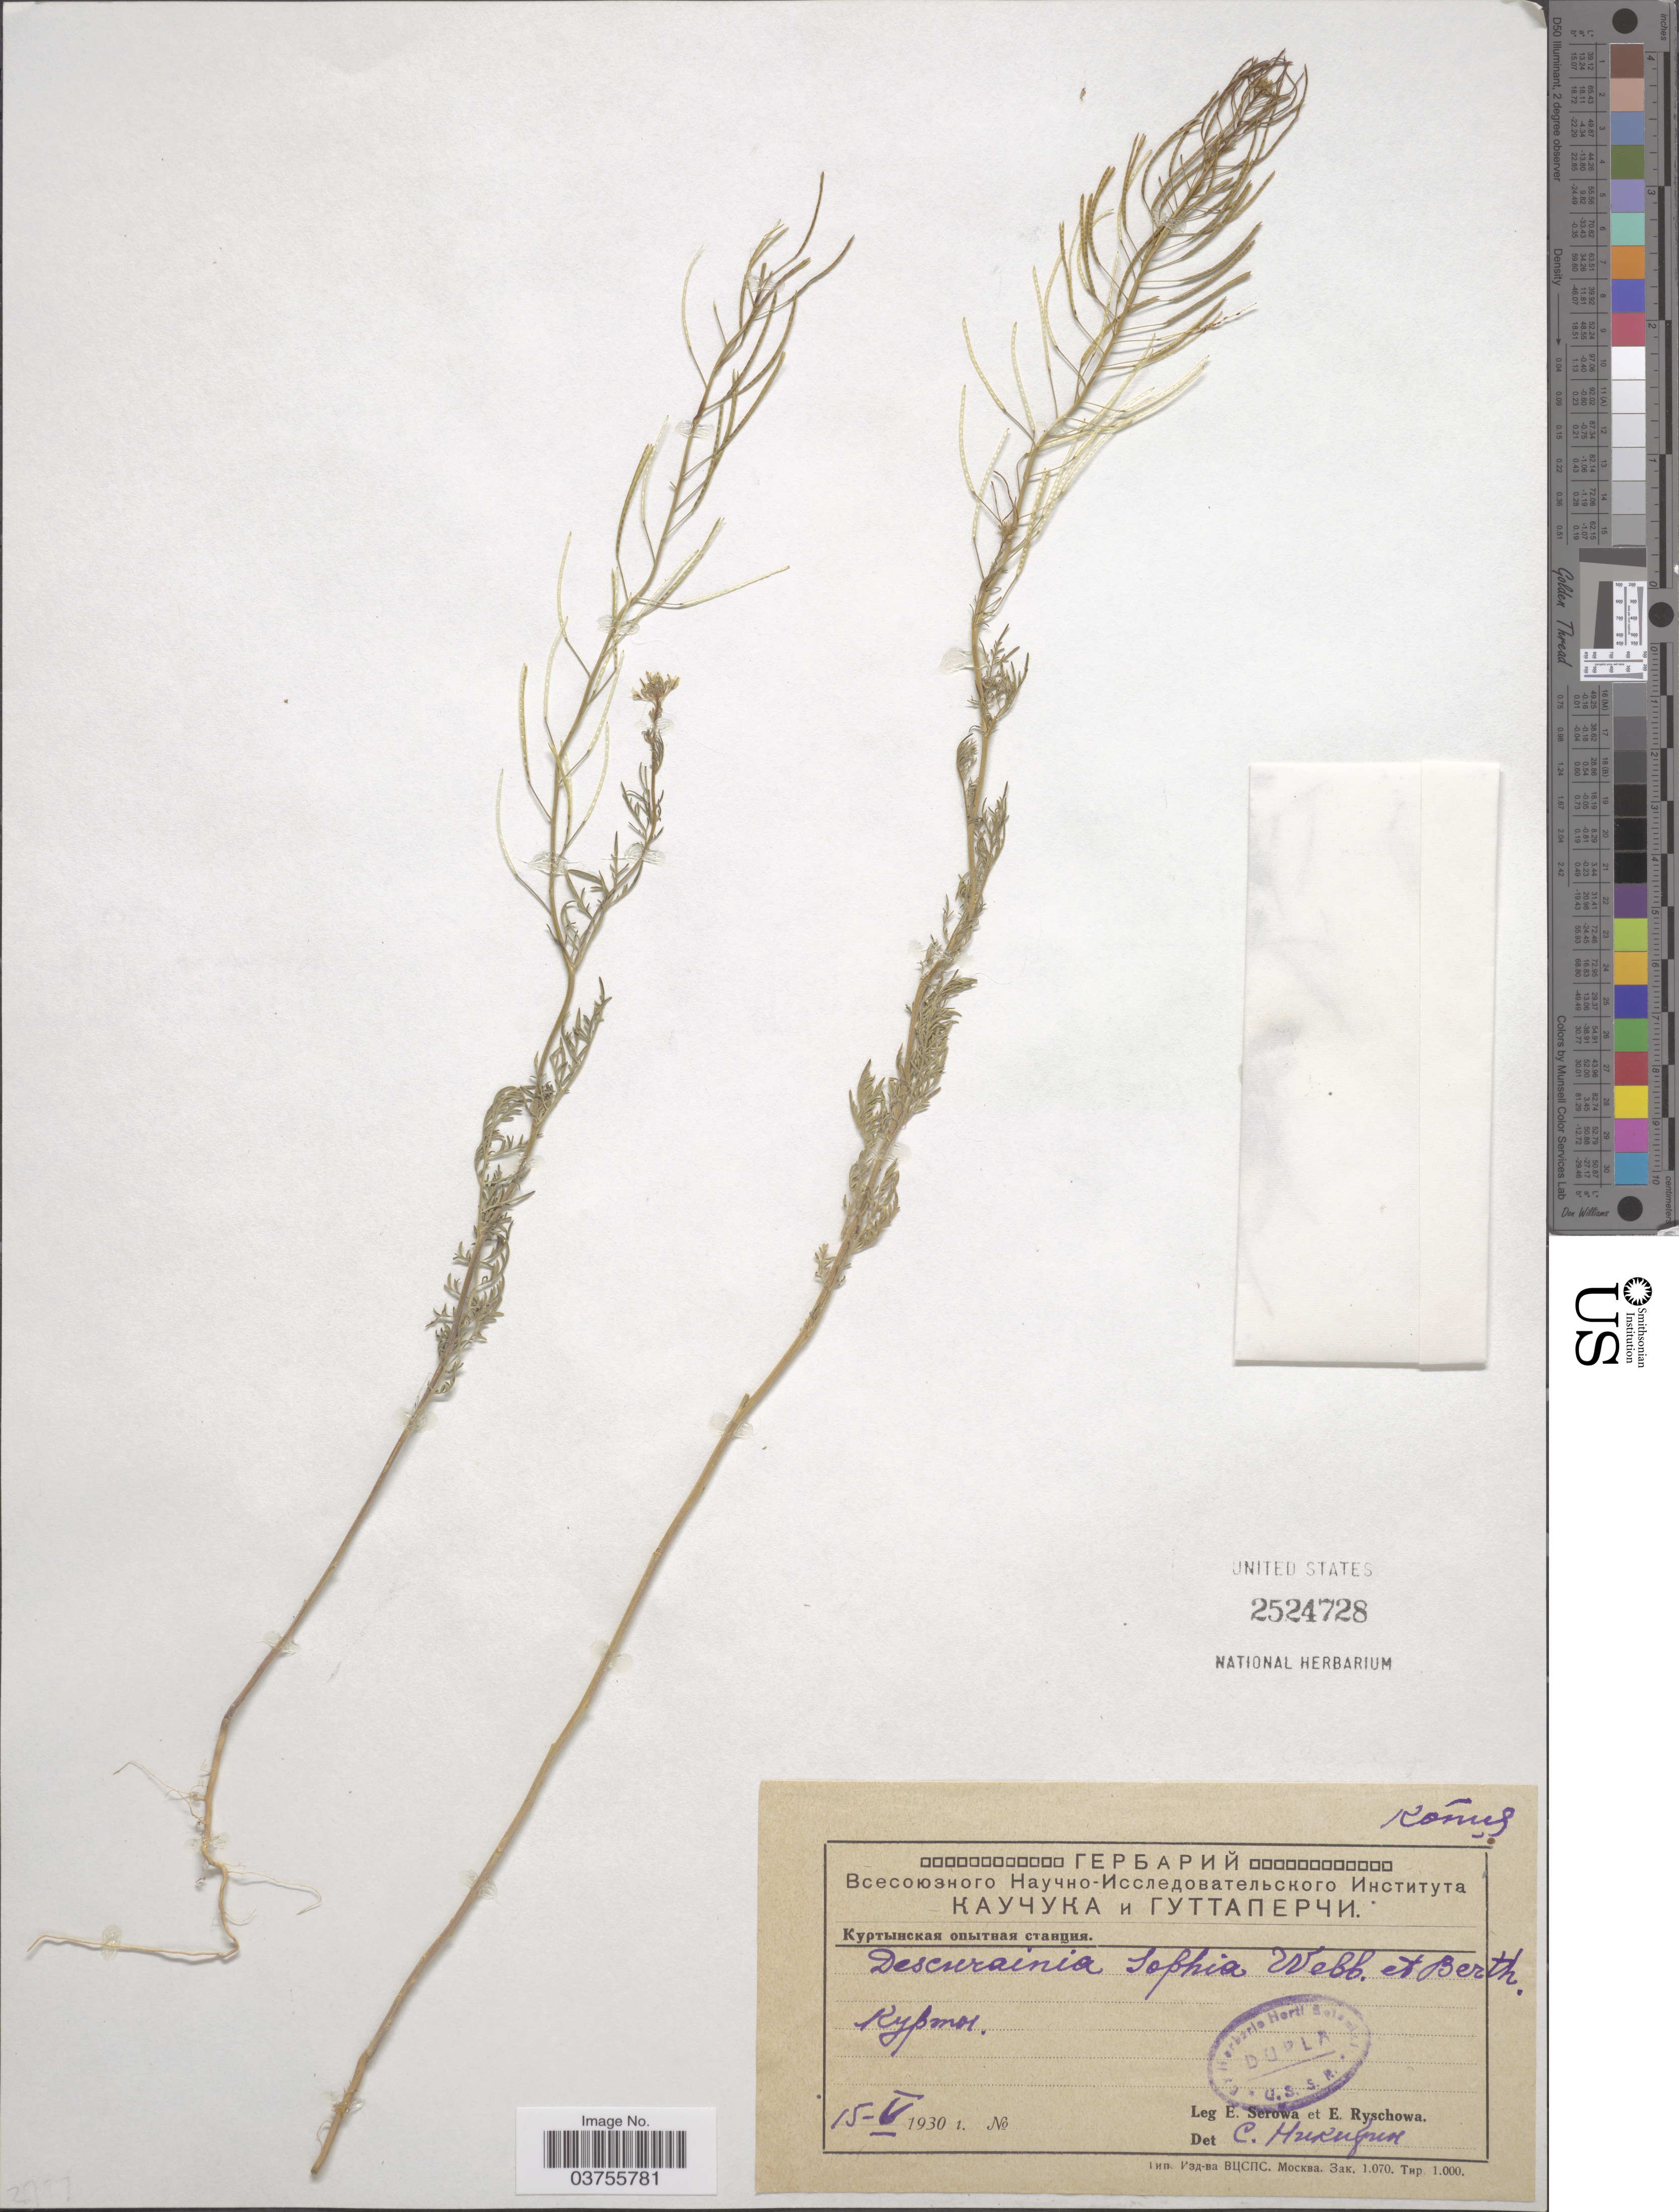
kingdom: Plantae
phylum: Tracheophyta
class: Magnoliopsida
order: Brassicales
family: Brassicaceae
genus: Sophia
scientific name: Sophia sophia (L.) Britton nom. illeg. (tautonym)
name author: (L.) Britton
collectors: E. Serowa & E. Ryschowa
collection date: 1930-05-15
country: Kazakhstan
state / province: Almaty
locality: Kurty.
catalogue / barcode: US 2524728